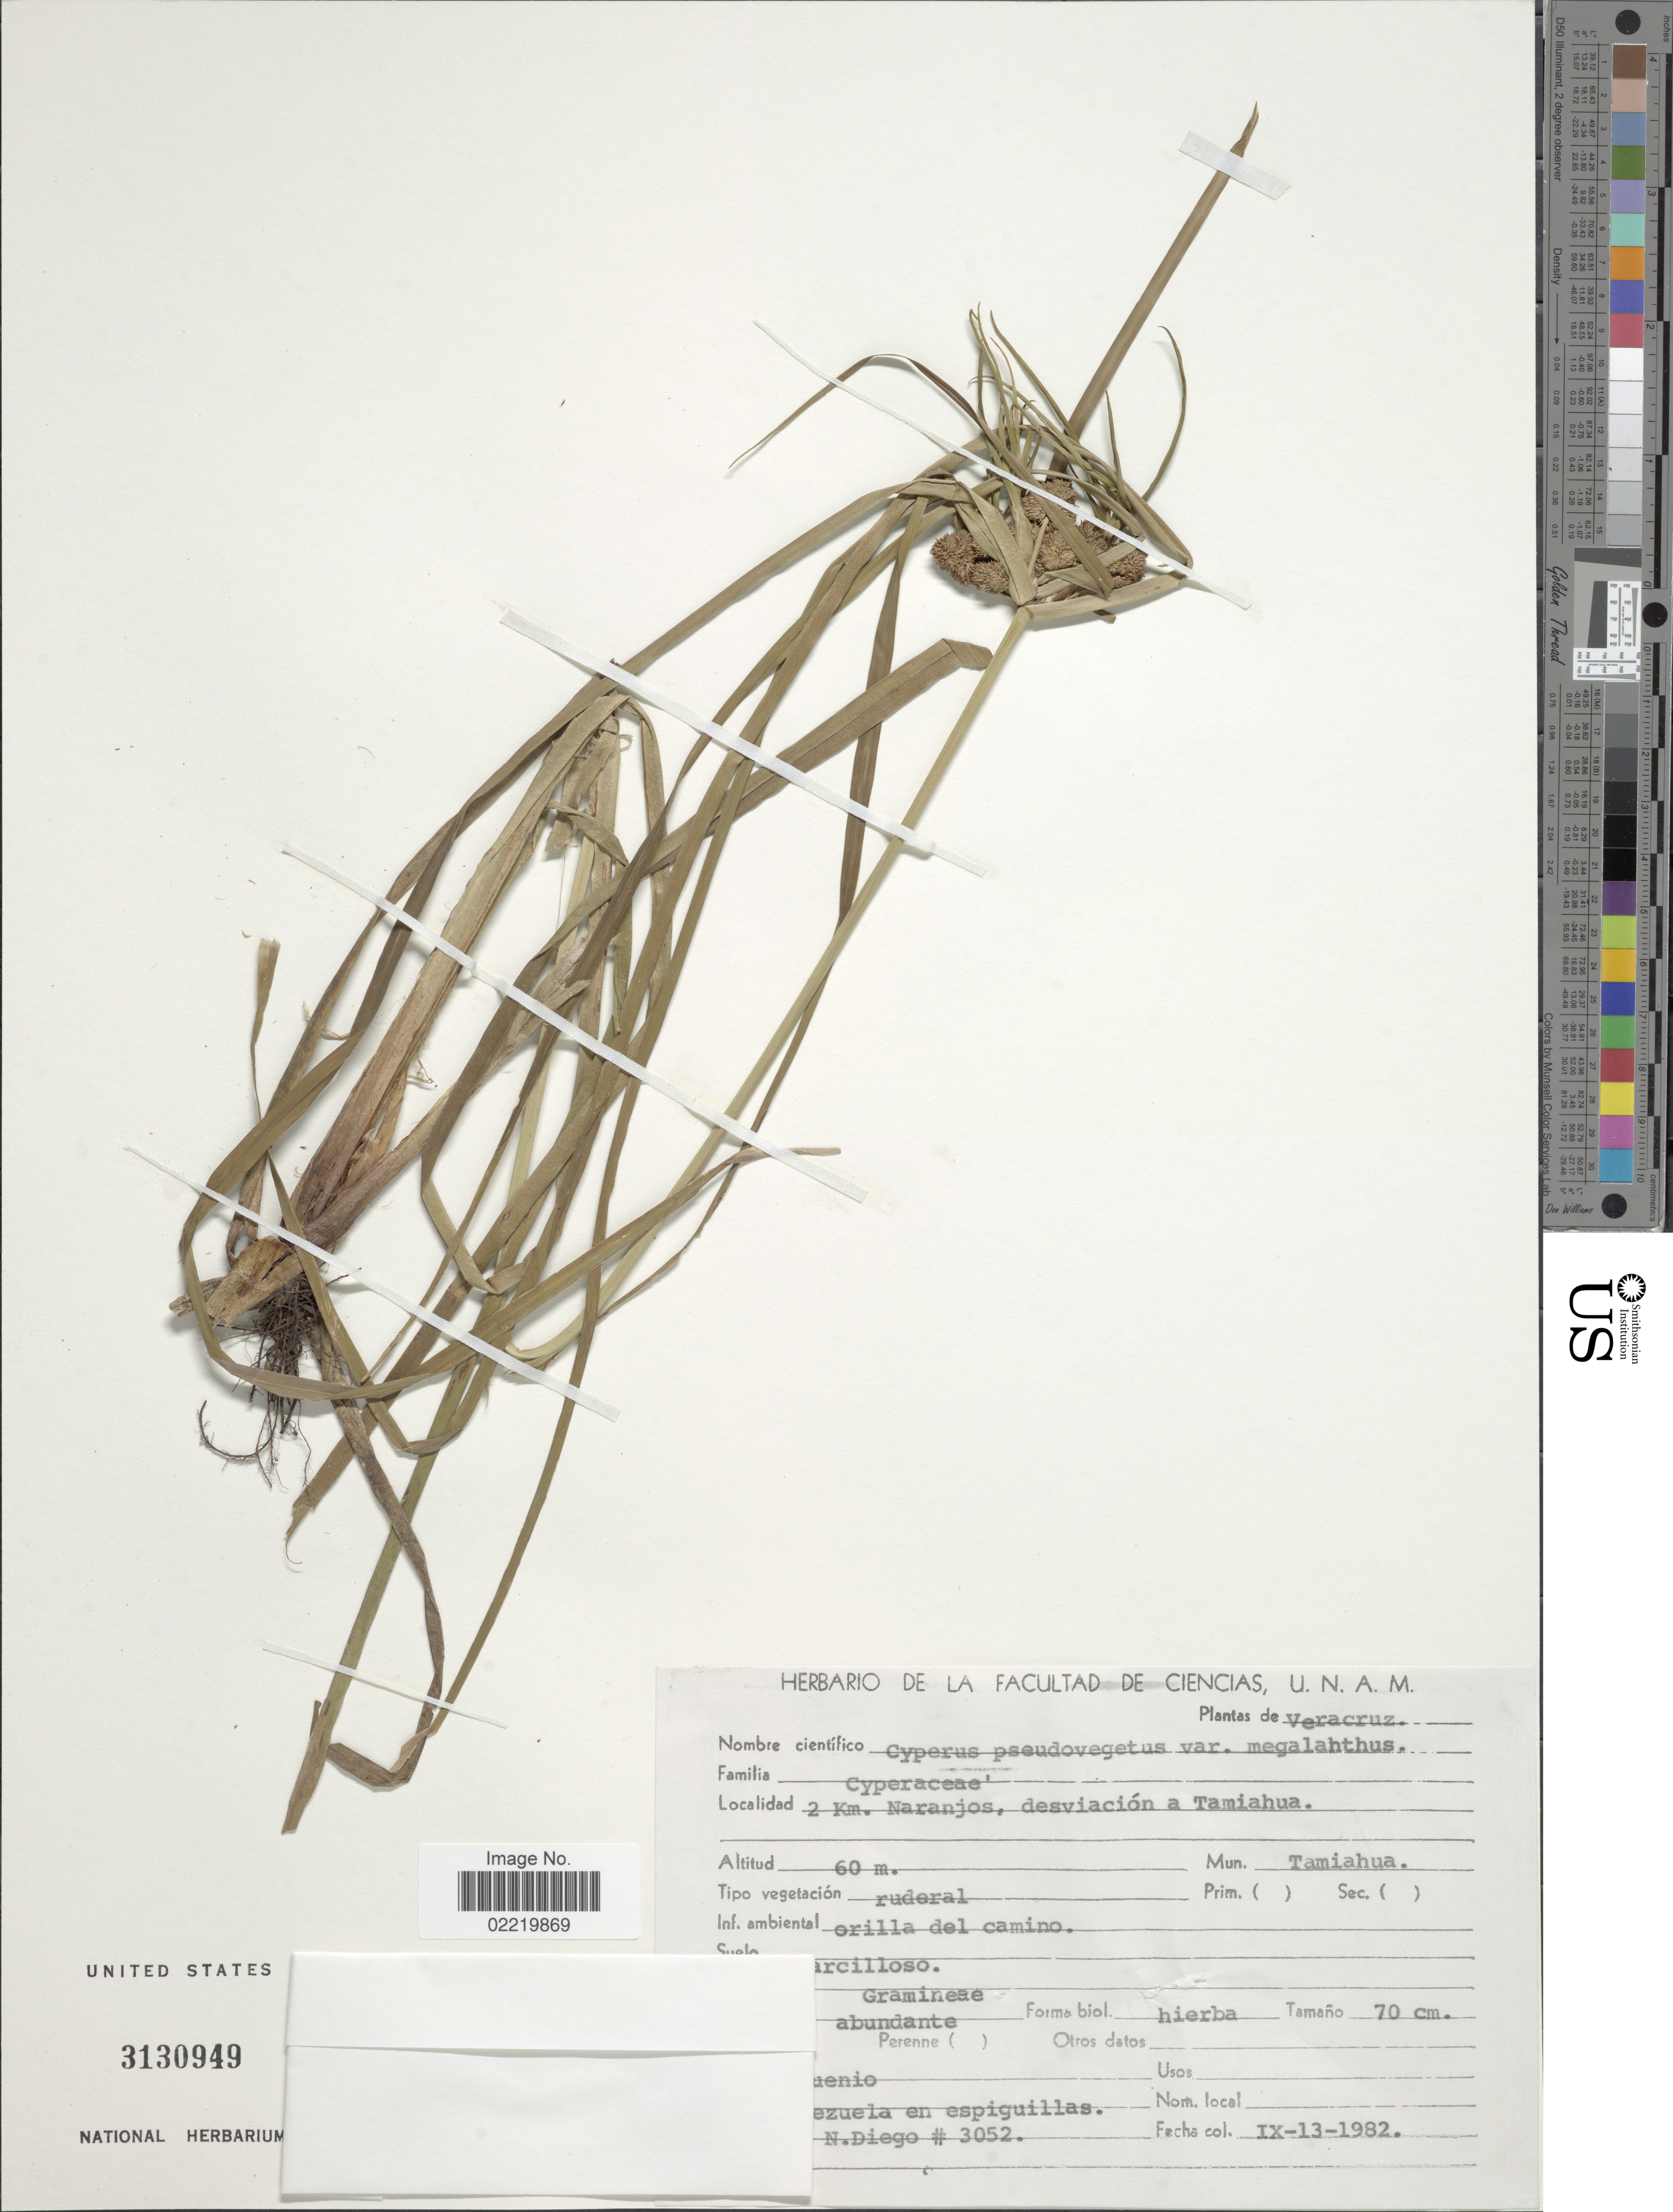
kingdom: Plantae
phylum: Tracheophyta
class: Liliopsida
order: Poales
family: Cyperaceae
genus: Cyperus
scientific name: Cyperus pseudovegetus var. megalanthus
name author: Kük. in Engl.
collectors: N. Diego Pérez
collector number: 3052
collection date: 1982-09-13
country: Mexico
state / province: Veracruz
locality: Veracruz, 2 km. Naranjos, desviacion a Tamiahua, Mun. Tamiahua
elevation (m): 60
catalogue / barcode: US 3130949